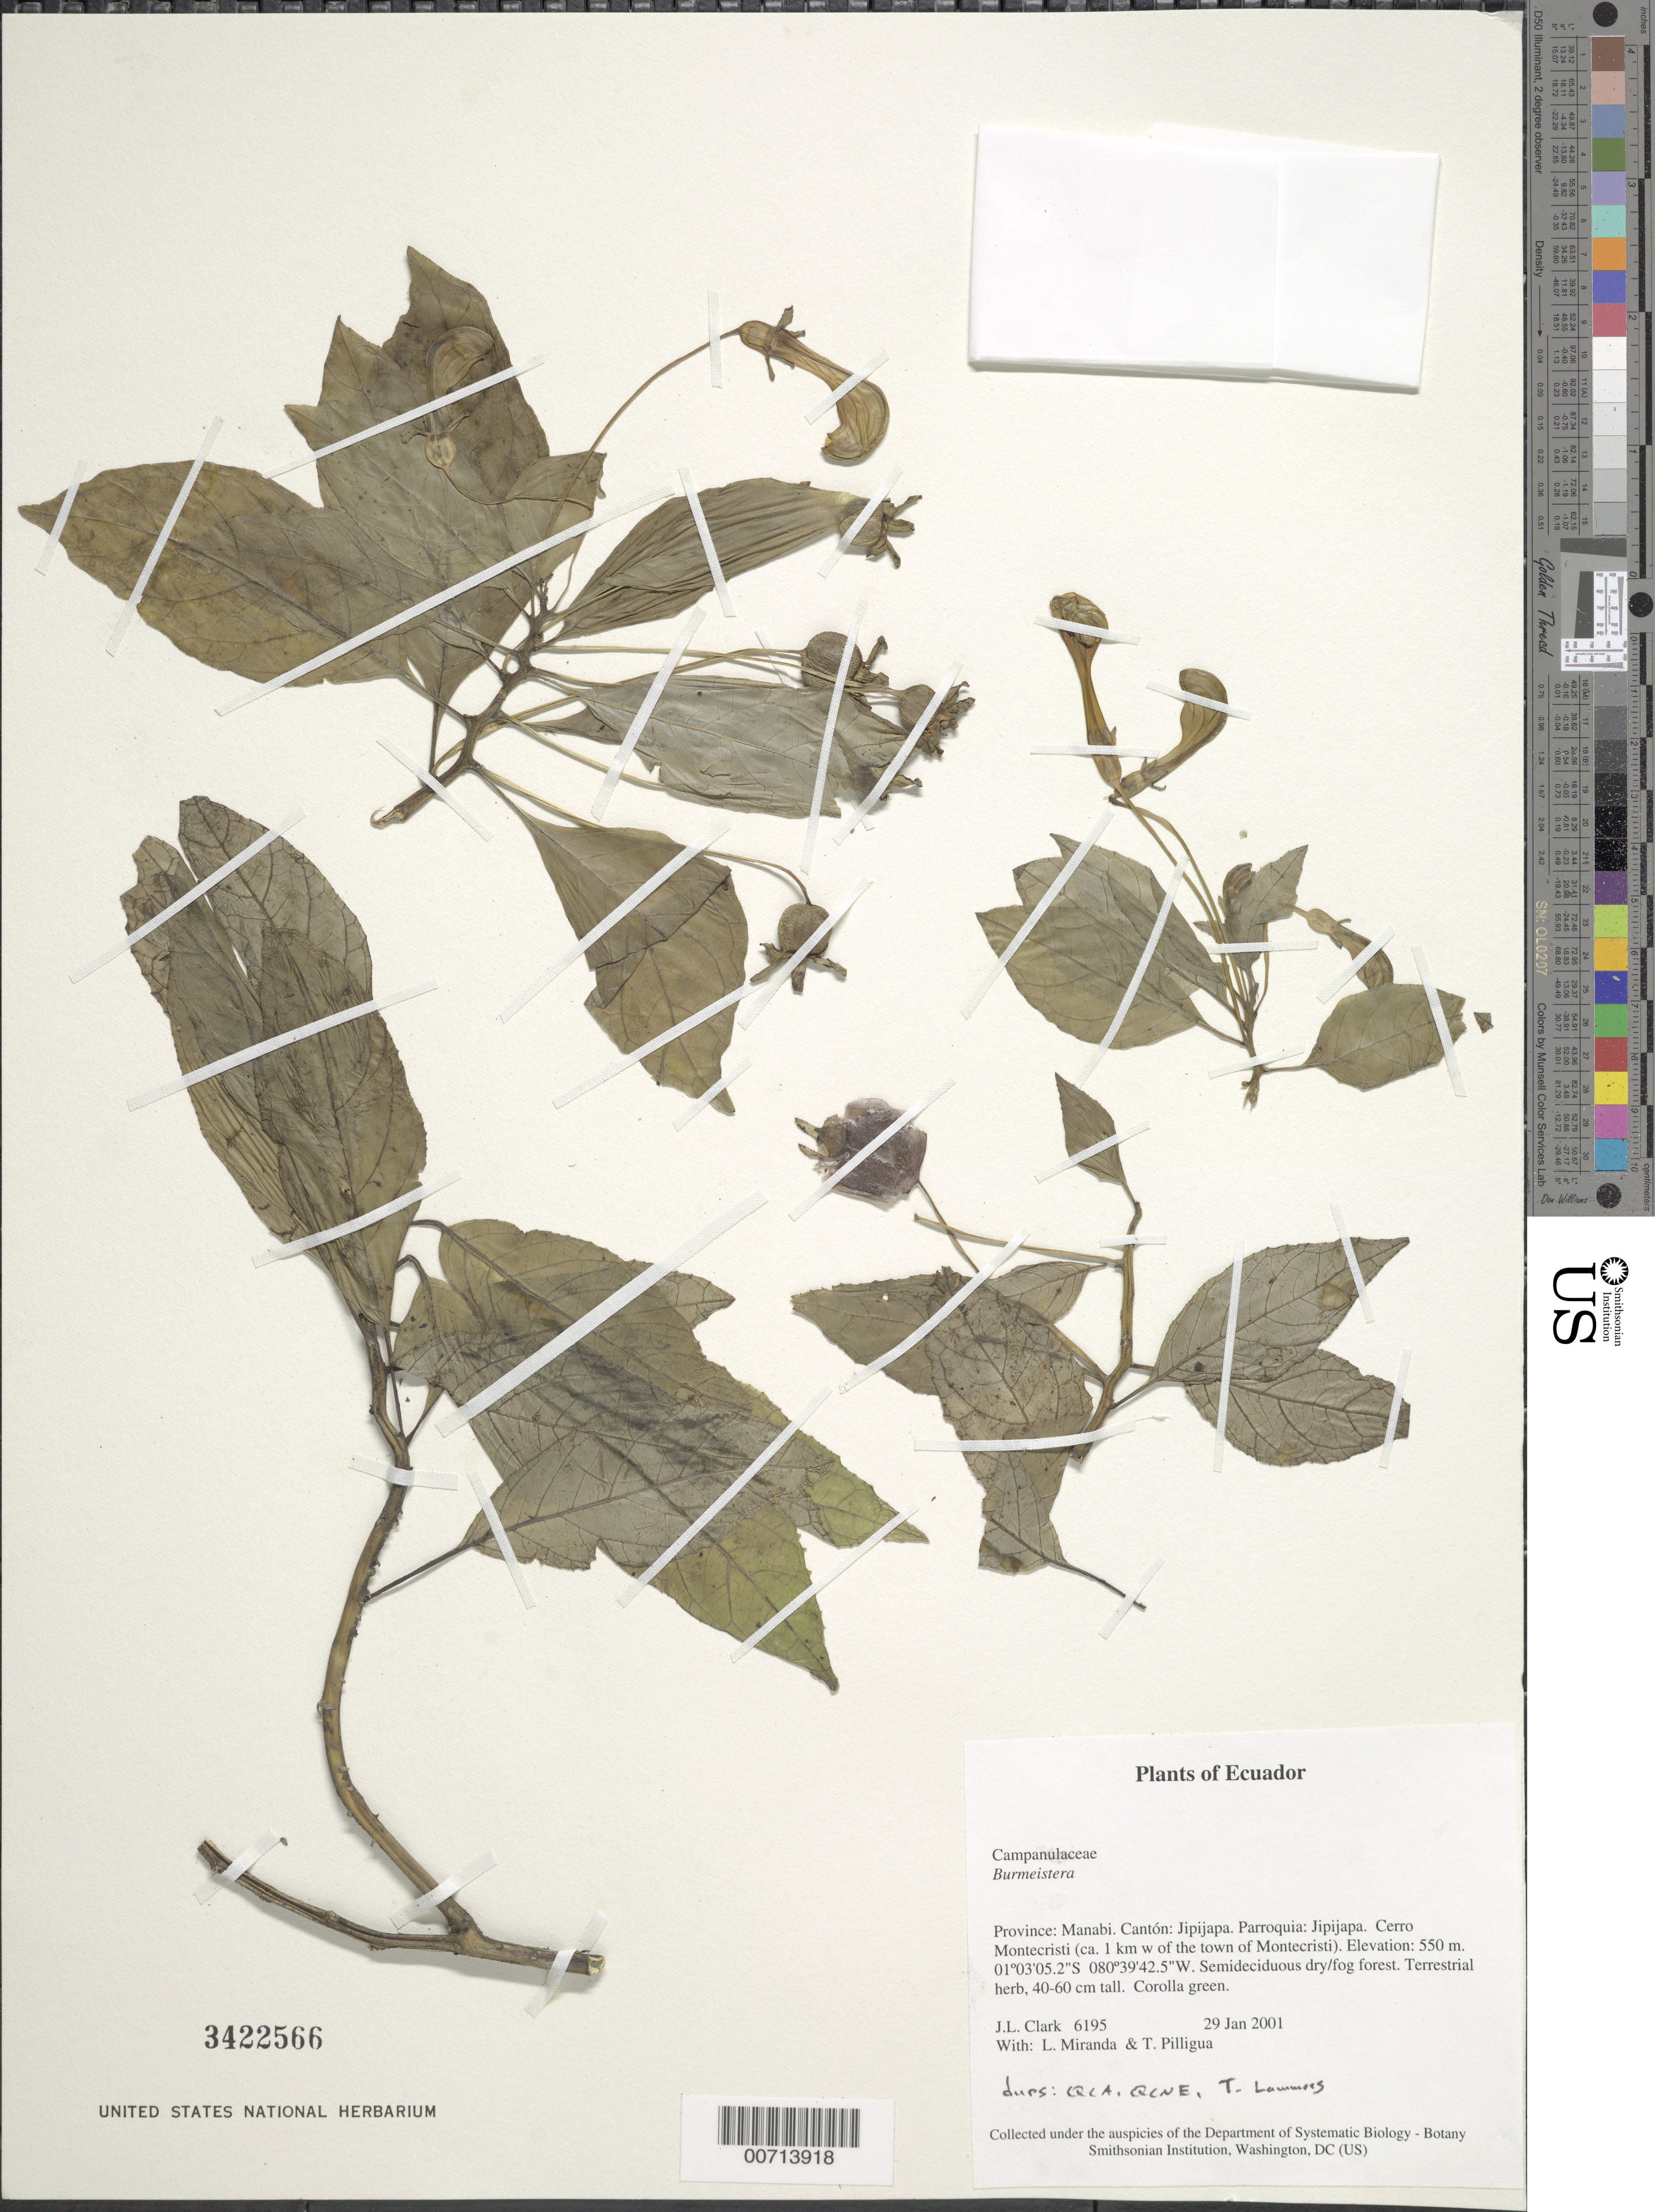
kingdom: Plantae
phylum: Tracheophyta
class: Magnoliopsida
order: Asterales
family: Campanulaceae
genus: Burmeistera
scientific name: Burmeistera valdiviana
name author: Mashburn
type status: Isotype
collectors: J. L. Clark, L. Miranda & T. Pilligua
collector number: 6195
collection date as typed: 29 Jan 2001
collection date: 2001-01-29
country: Ecuador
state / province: Manabí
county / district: Jipijapa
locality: Parroquia: Jipijapa. Cerro Montecristi (ca. 1 km W of the town of Montecristi).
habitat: Semideciduous dry/fog forest.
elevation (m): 550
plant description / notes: QCA, QCNE, US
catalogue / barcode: US 3422566